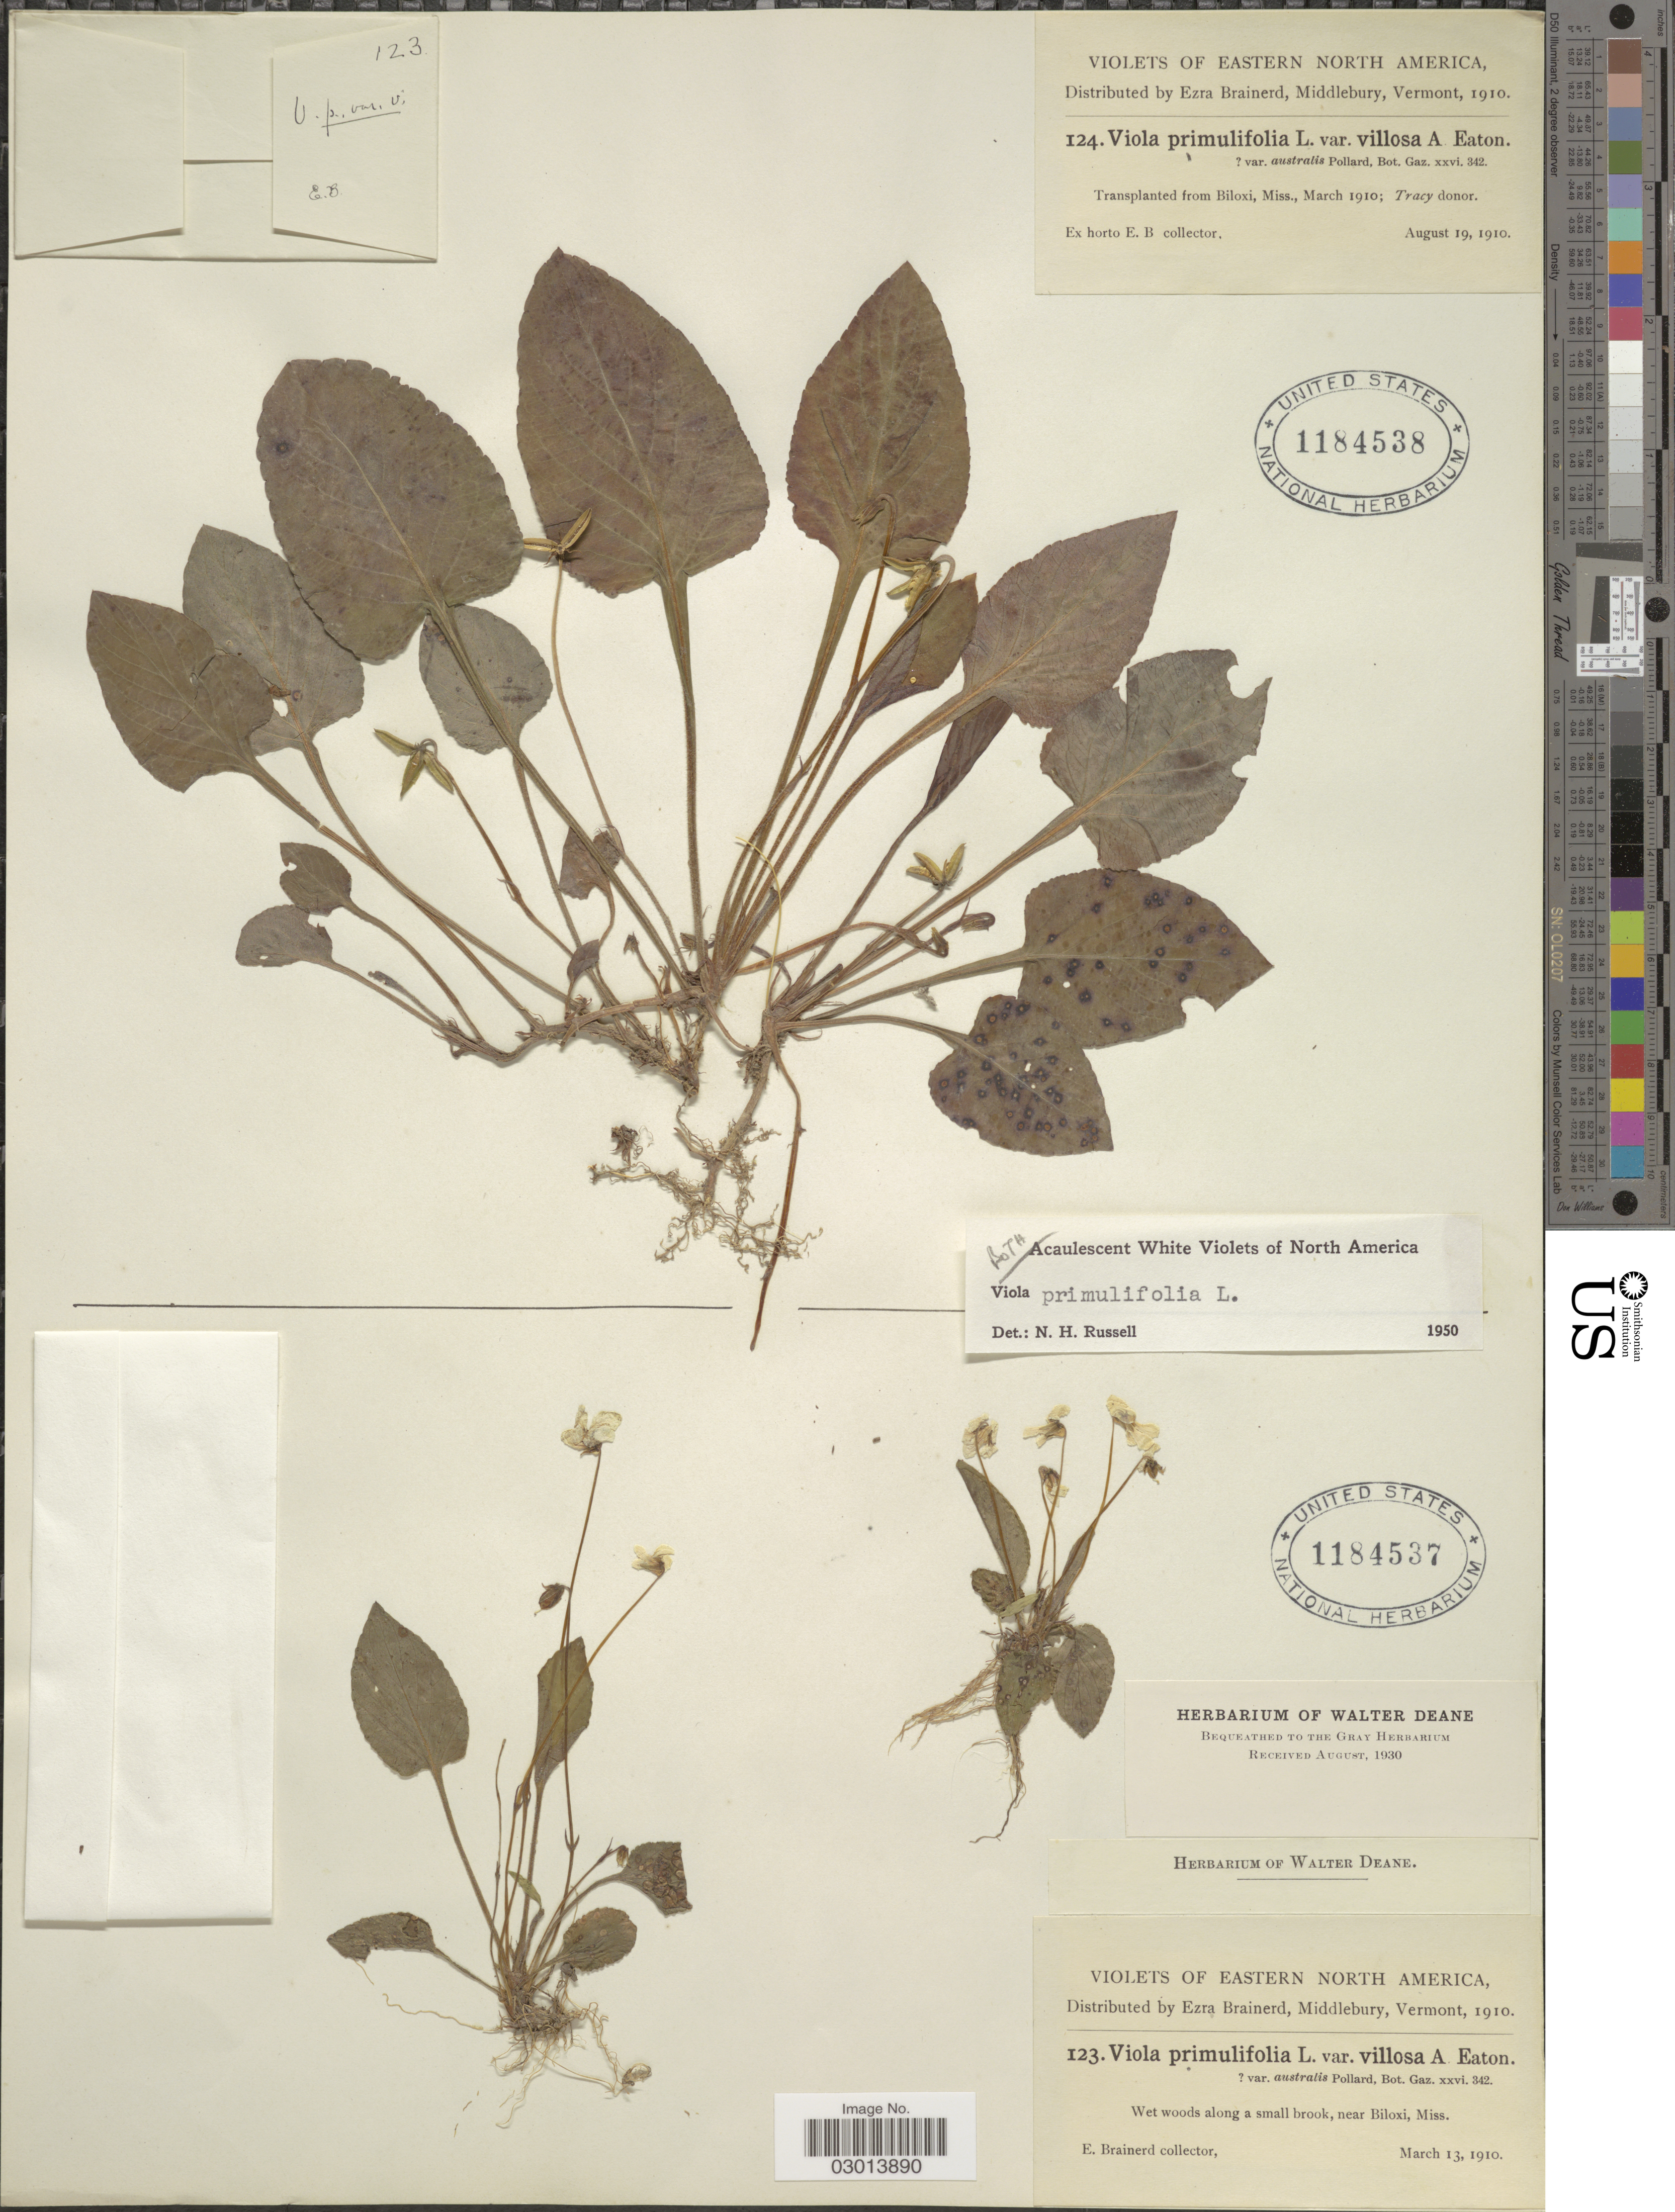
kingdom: Plantae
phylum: Tracheophyta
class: Magnoliopsida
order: Malpighiales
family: Violaceae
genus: Viola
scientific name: Viola primulifolia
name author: L.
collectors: ex herb. Ezra Brainerd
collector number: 124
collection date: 1910-08-19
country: United States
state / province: Mississippi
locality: Eastern North America. Transplanted from Biloxi, Miss.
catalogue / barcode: US 1184538-2